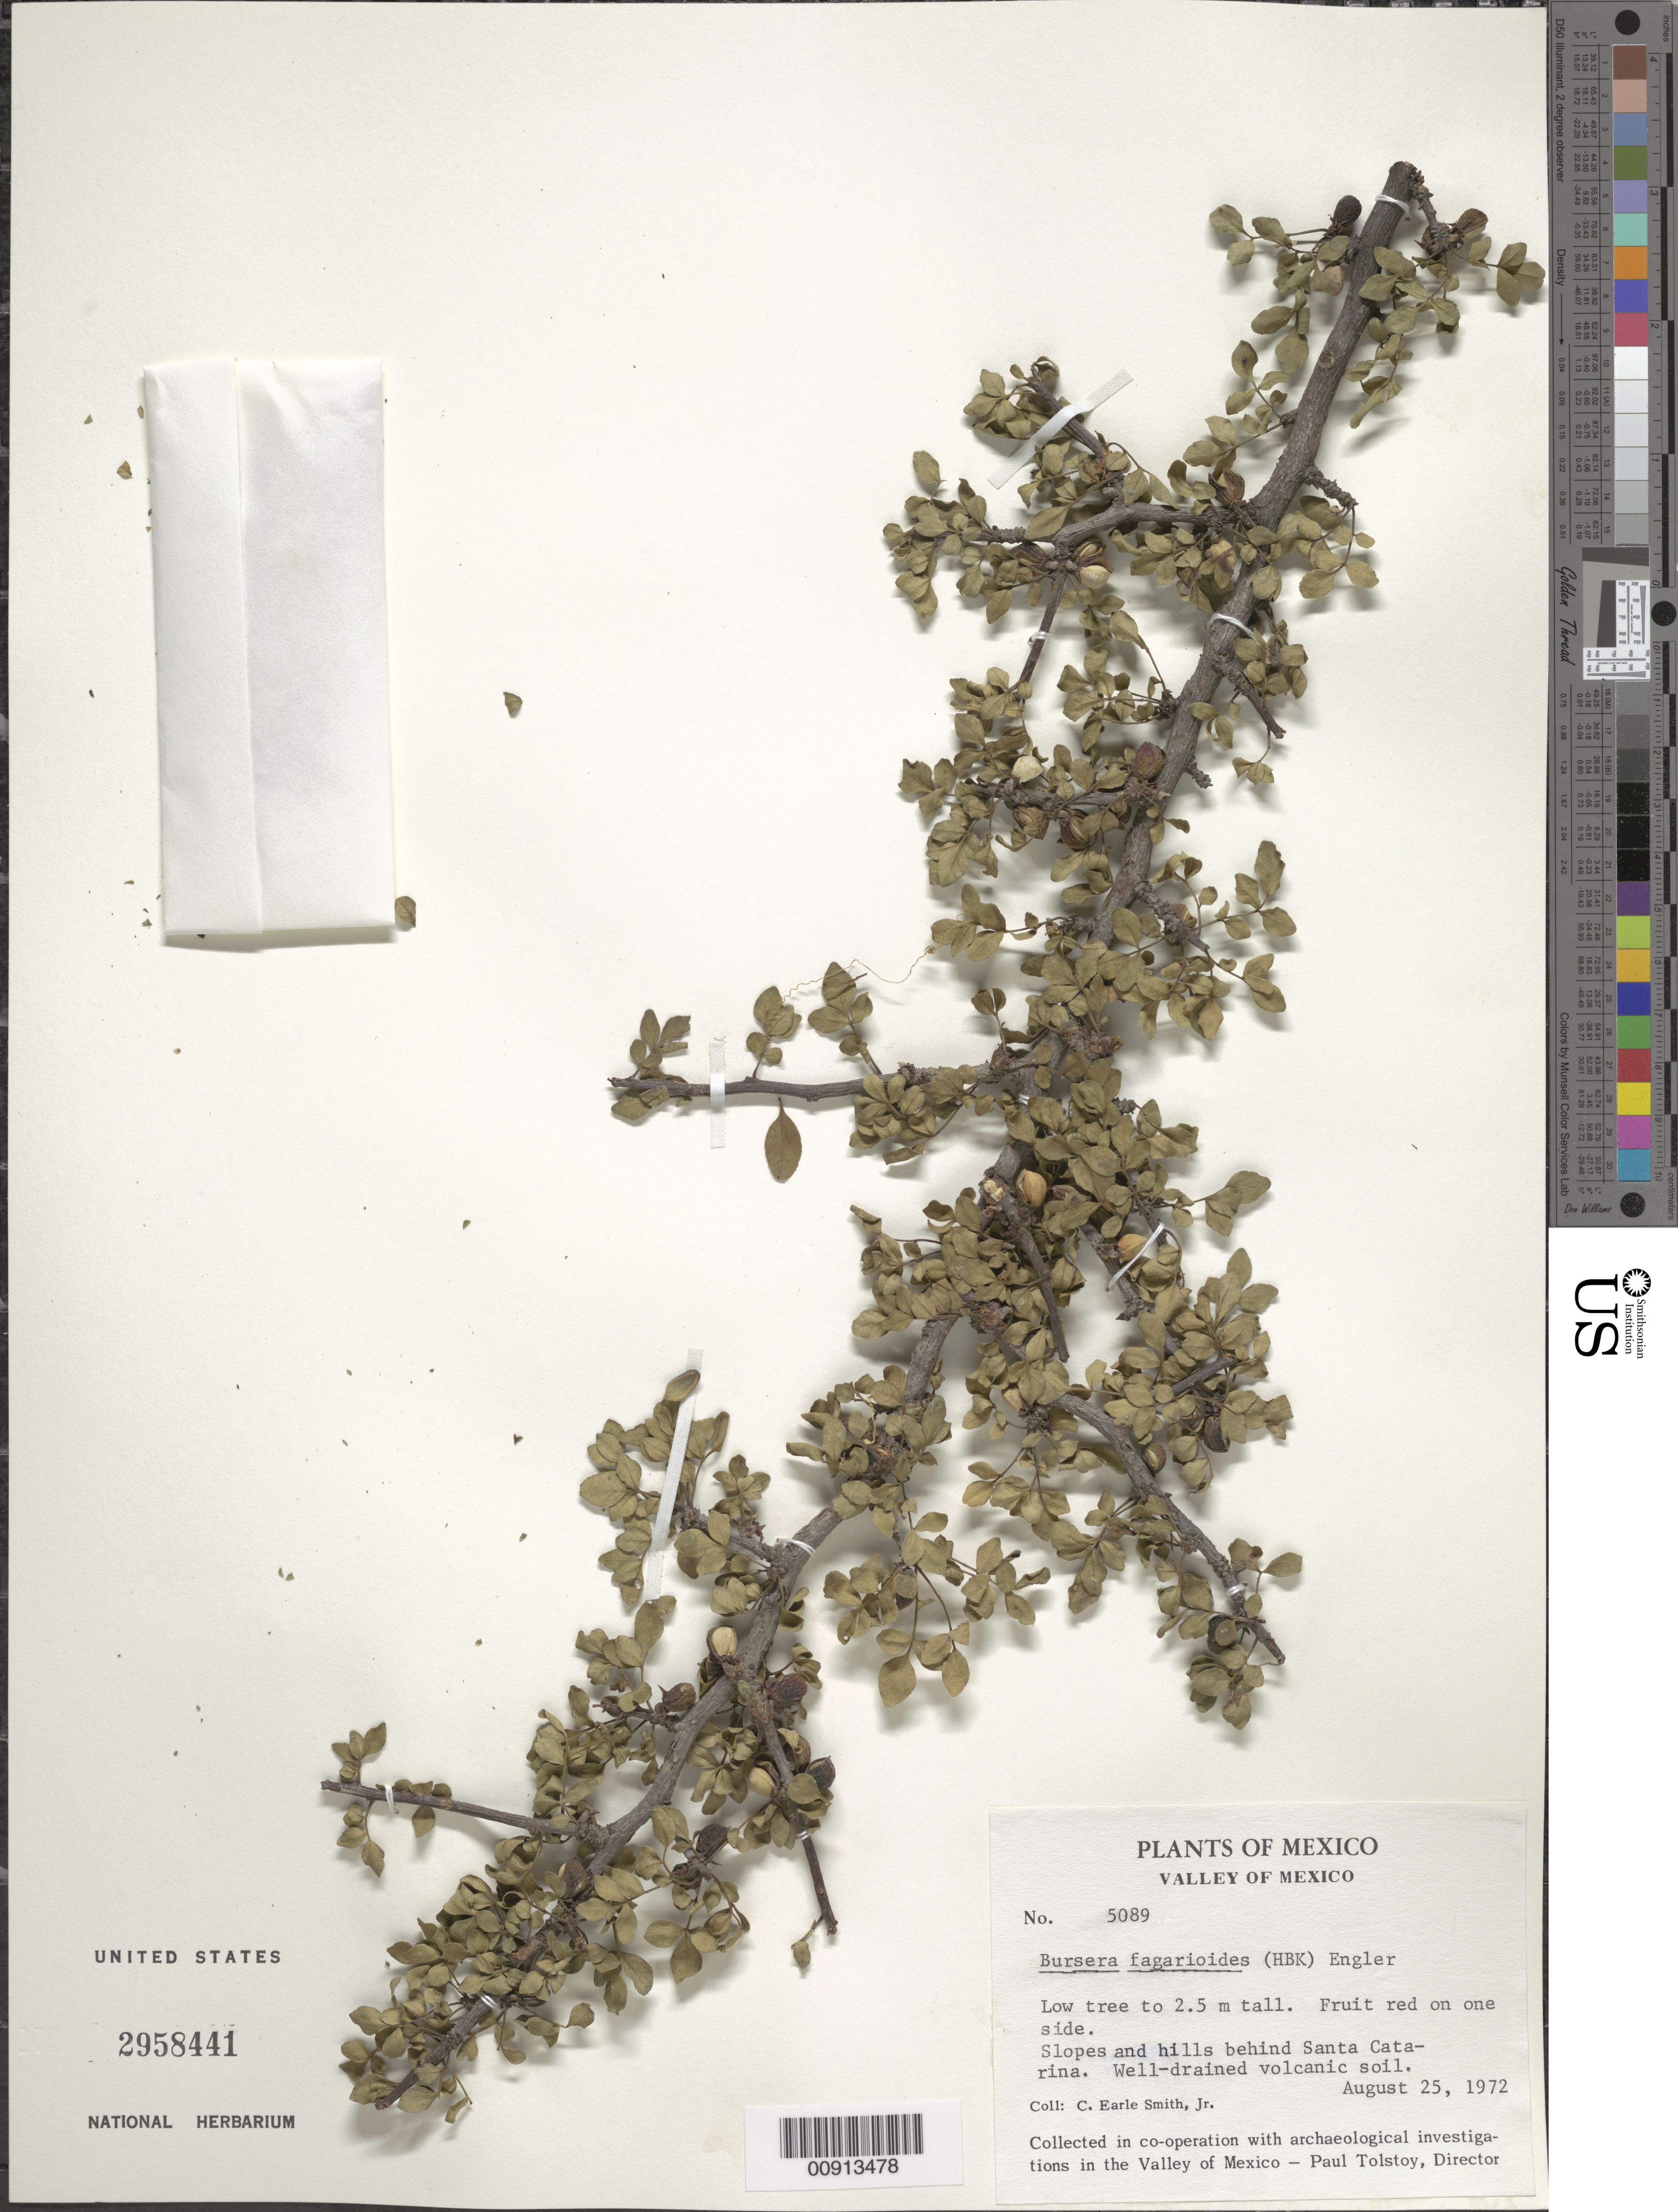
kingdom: Plantae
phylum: Tracheophyta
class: Magnoliopsida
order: Sapindales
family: Burseraceae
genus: Bursera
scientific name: Bursera inaguensis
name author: Britton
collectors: C. E. Smith Jr.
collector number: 5089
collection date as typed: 25 Aug 1972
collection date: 1972-08-25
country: México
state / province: Distrito Federal / Mexico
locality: Slopes and hills behind Santa Catarina.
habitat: Well drained volcanic soil.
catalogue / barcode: US 2958441